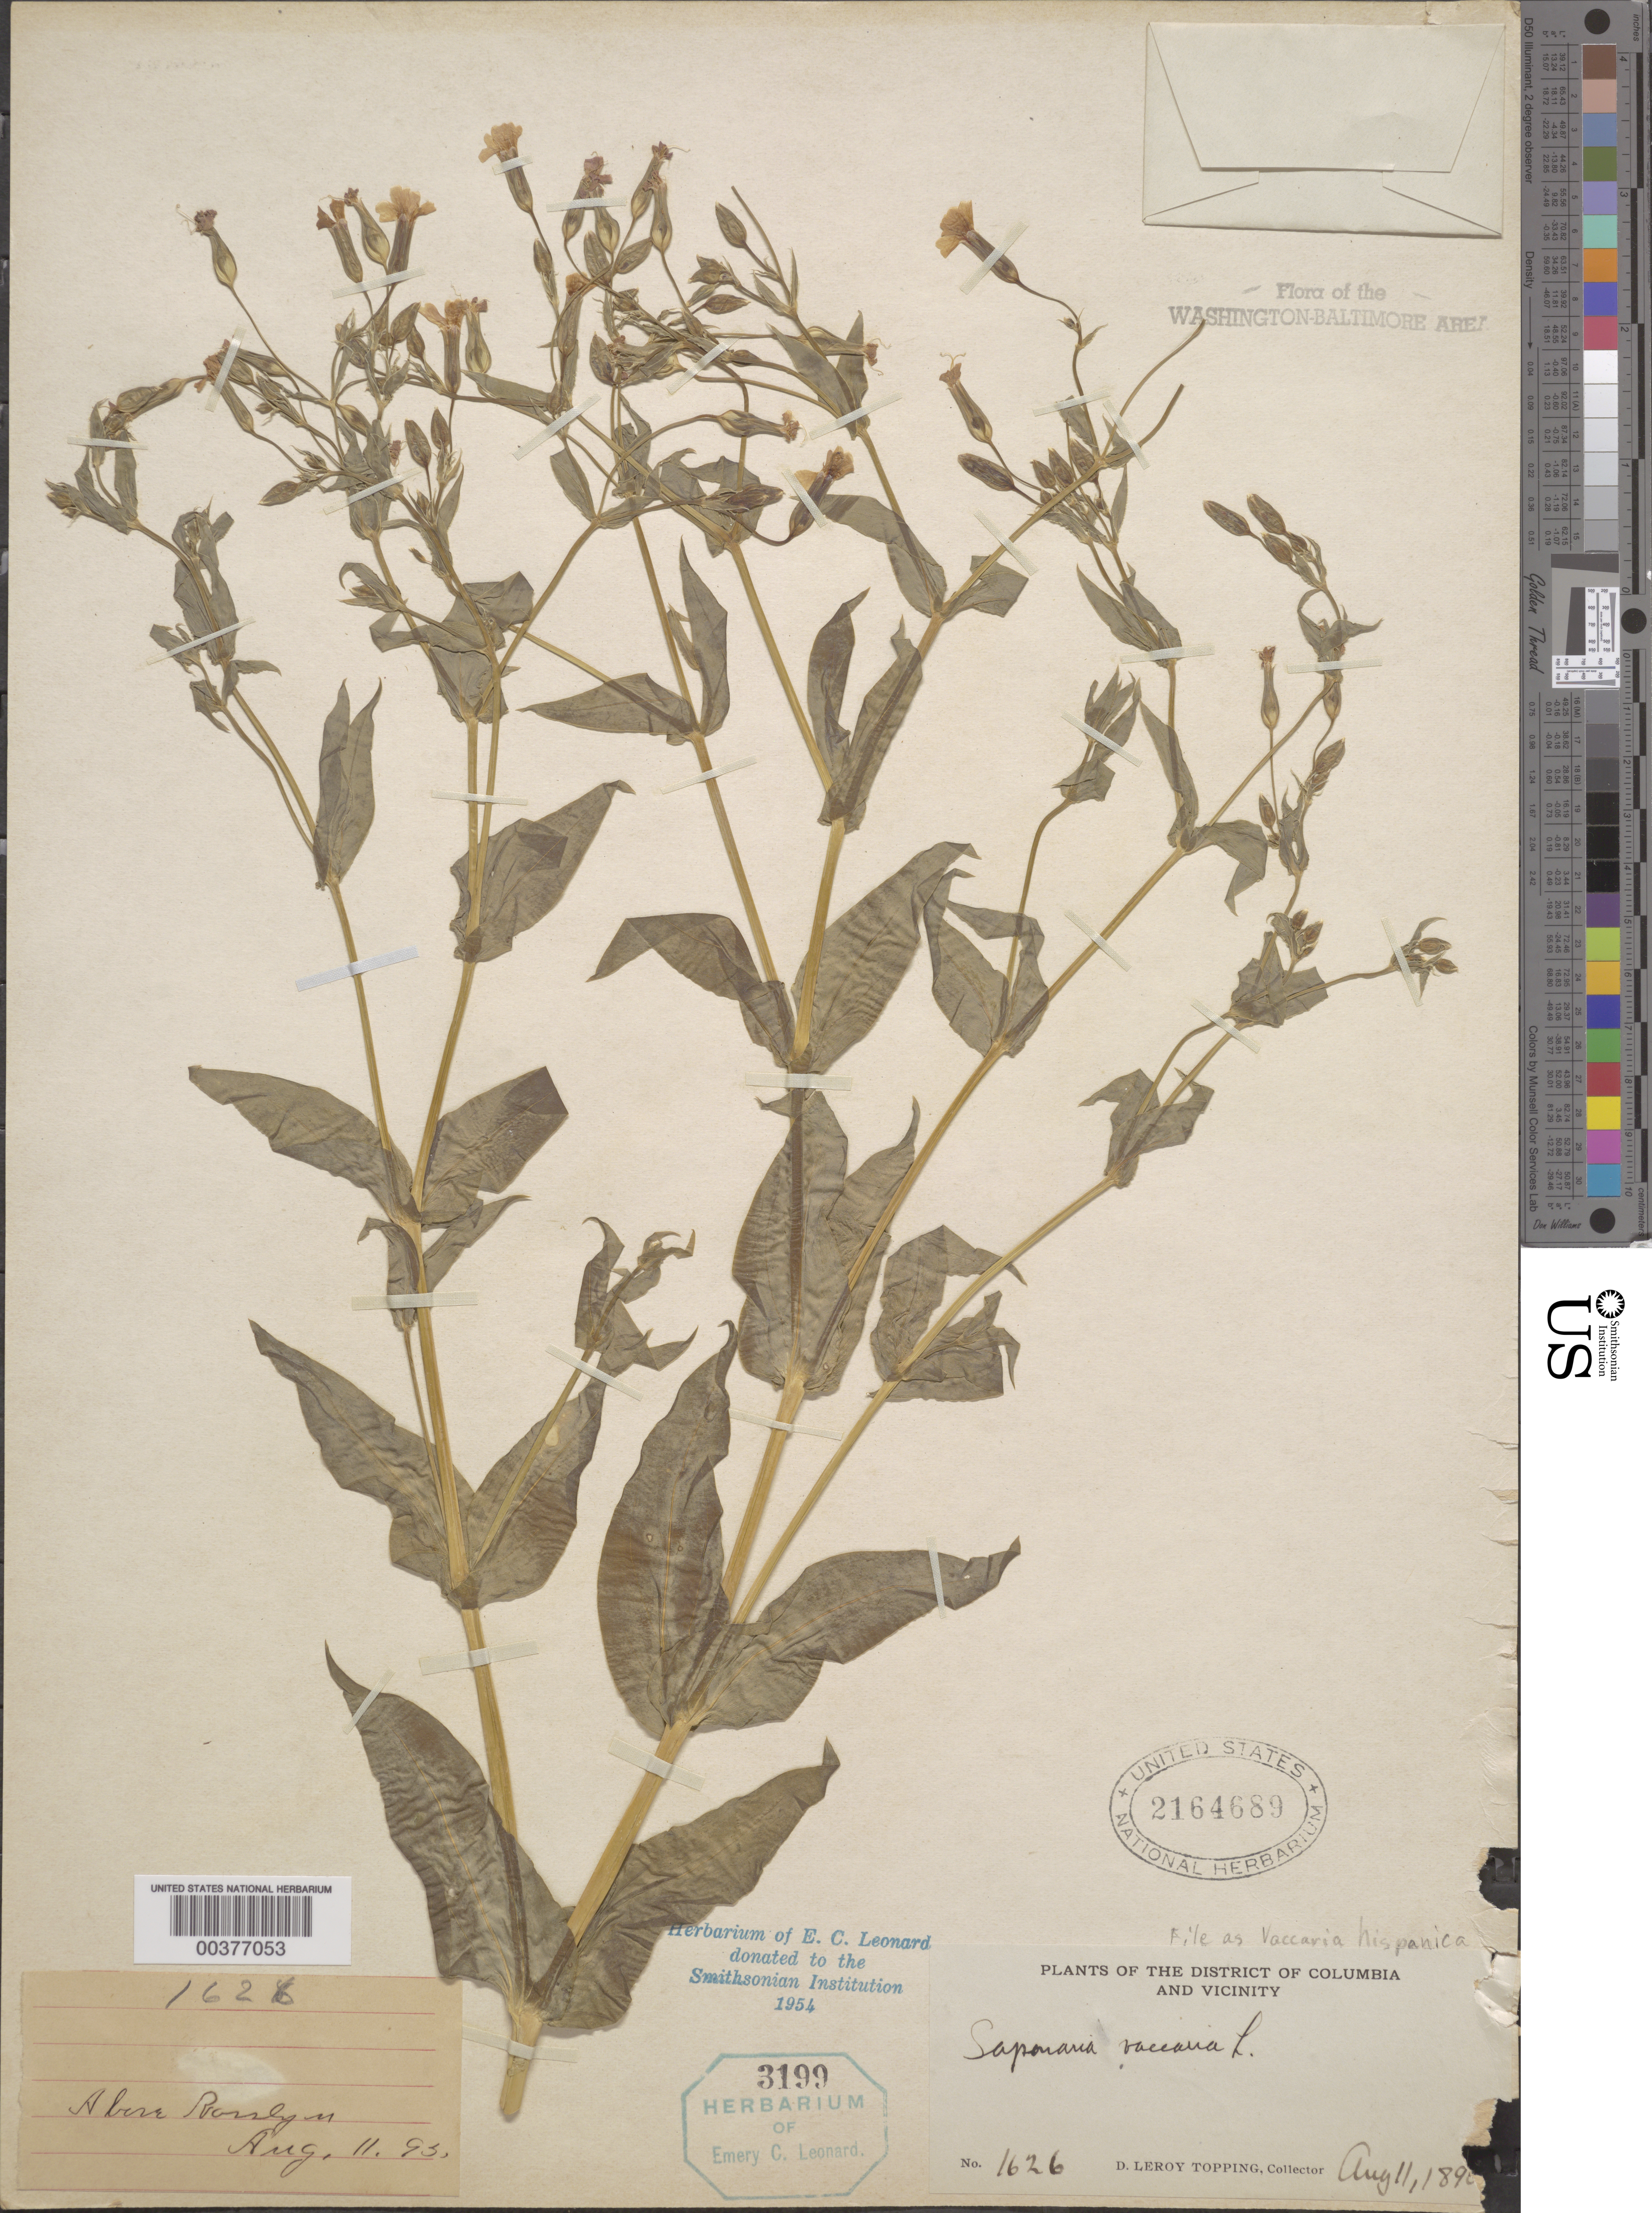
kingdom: Plantae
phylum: Tracheophyta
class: Magnoliopsida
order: Caryophyllales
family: Caryophyllaceae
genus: Vaccaria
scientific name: Vaccaria hispanica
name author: (Mill.) Rauschert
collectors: D. L. Topping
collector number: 1626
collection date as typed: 11 Aug 1895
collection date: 1895-08-11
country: United States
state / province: Virginia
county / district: Arlington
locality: Above Rosslyn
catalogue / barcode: US 2164689